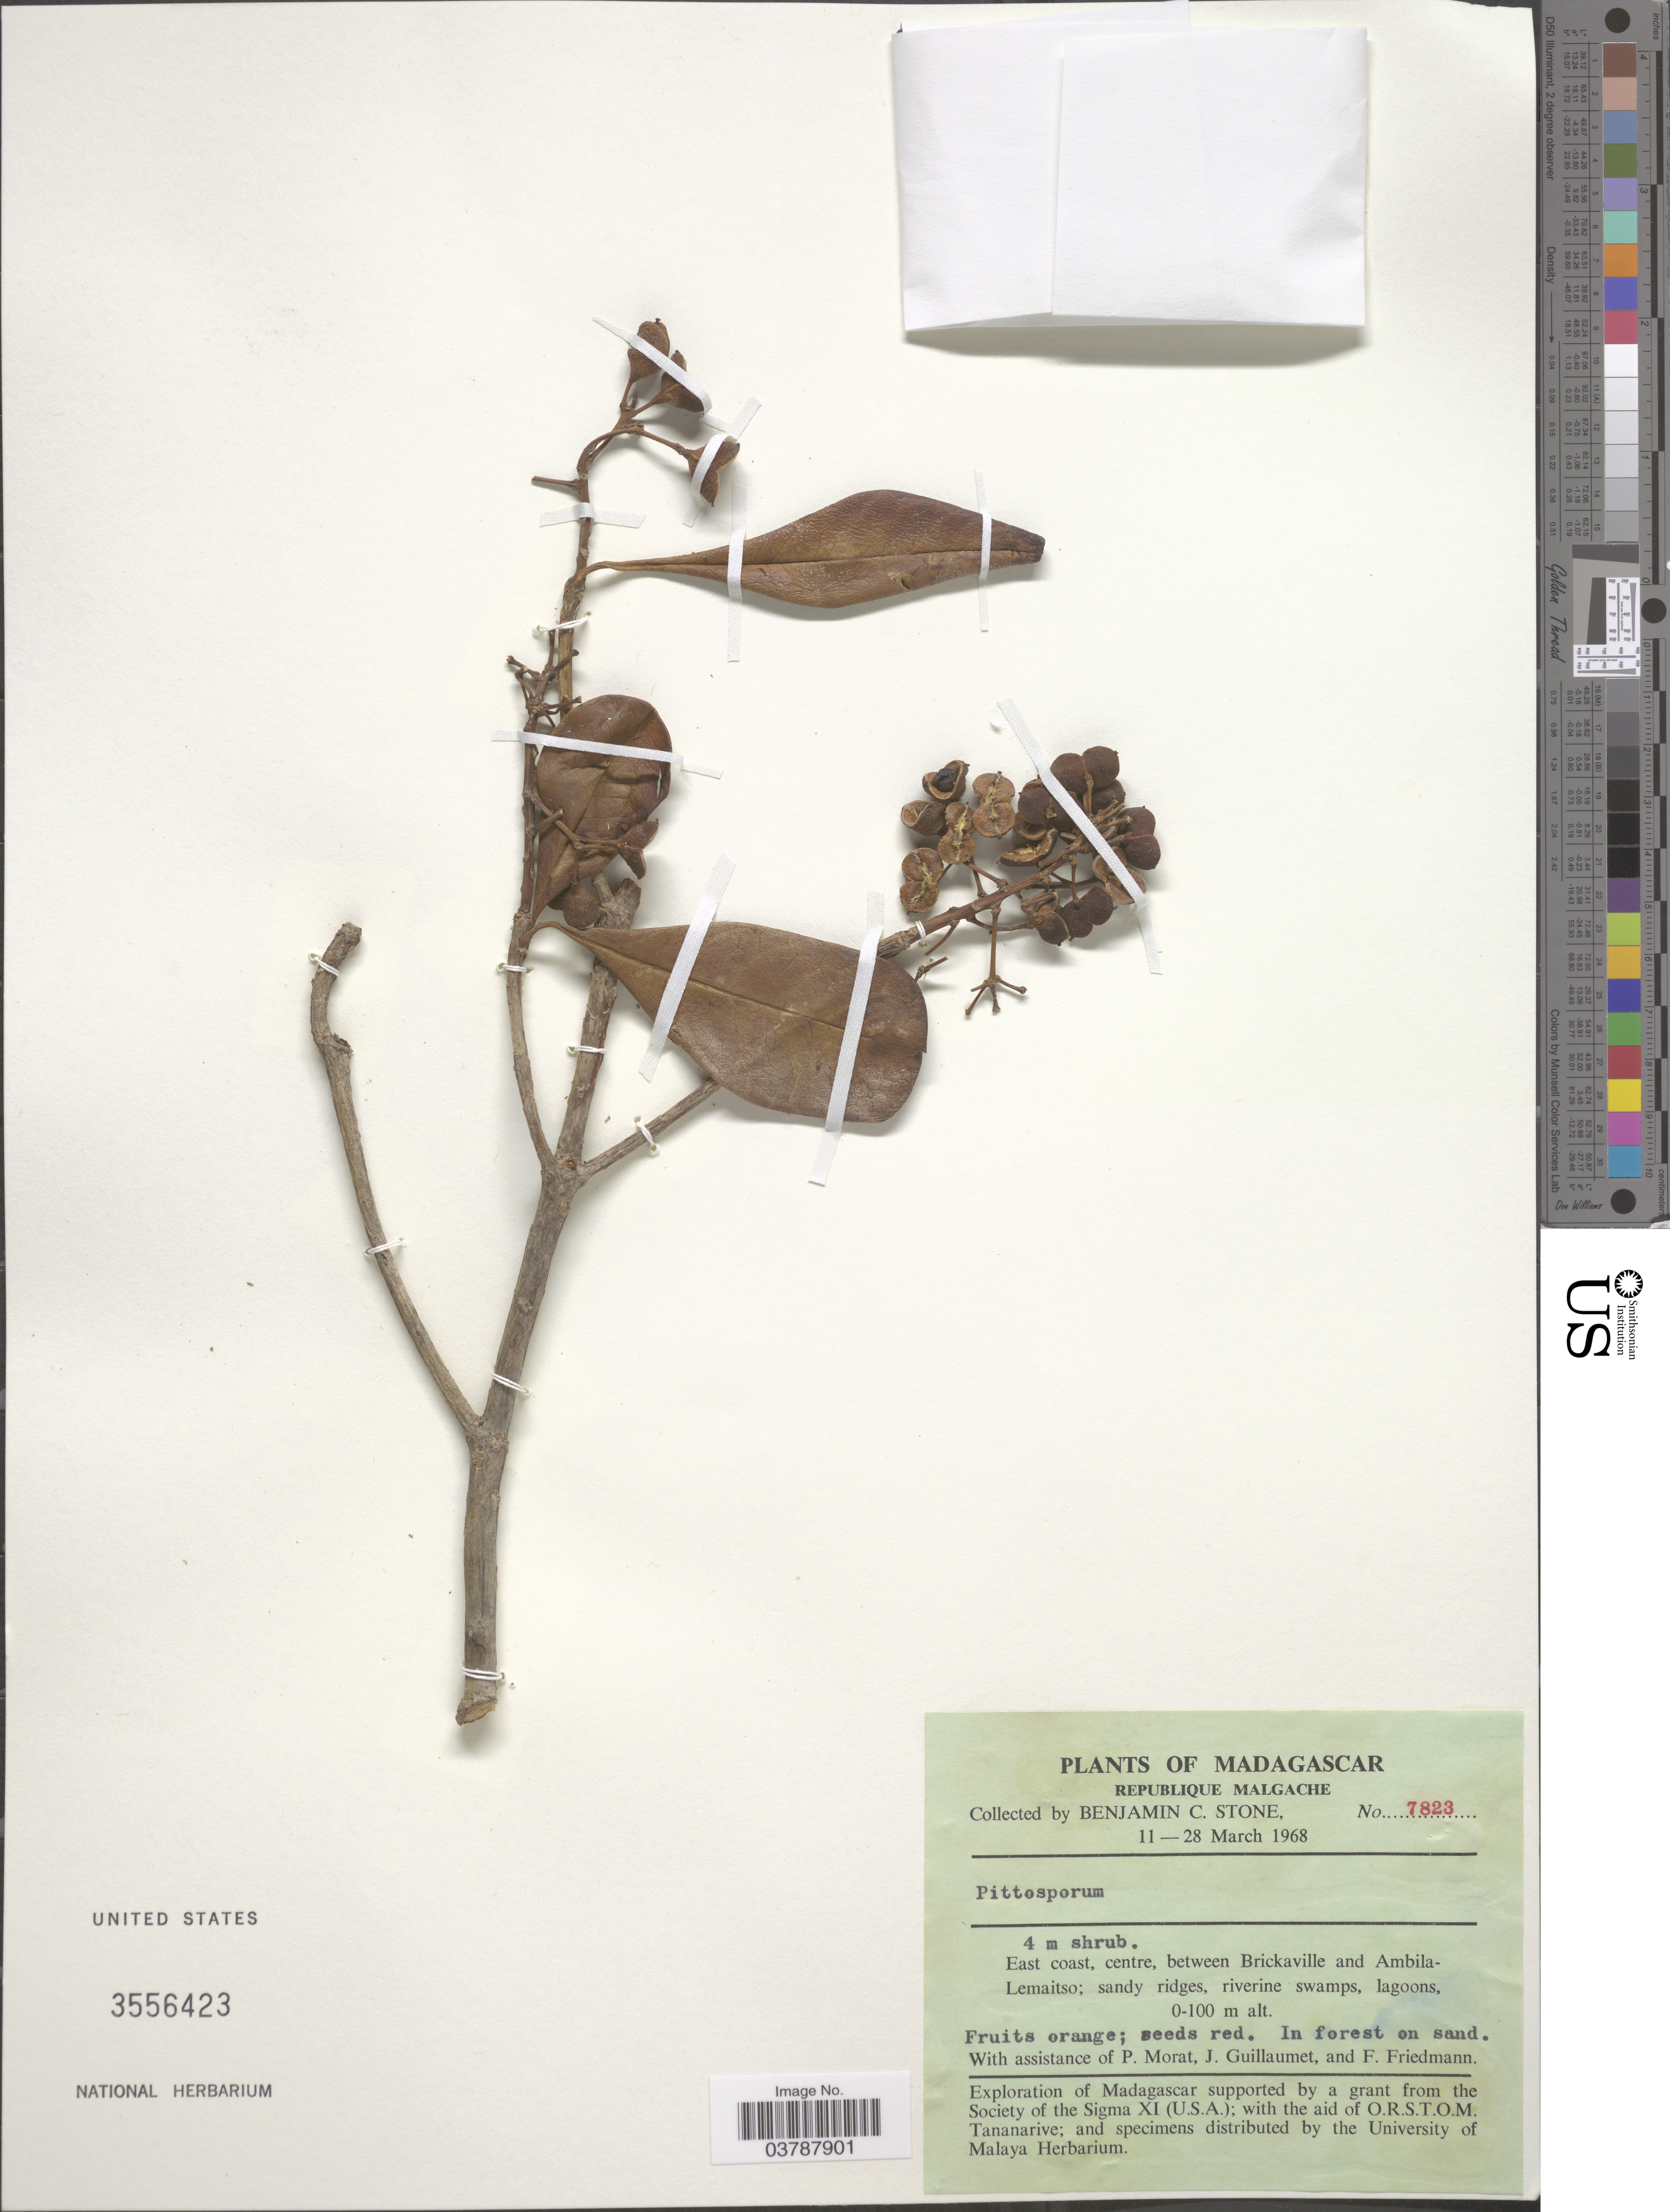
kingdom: Plantae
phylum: Tracheophyta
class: Magnoliopsida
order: Apiales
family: Pittosporaceae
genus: Pittosporum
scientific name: Pittosporum sp.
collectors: B. C. Stone, P. Morat, J. Guillaumet & F. Friedmann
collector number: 7823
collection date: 1968-03-11/1968-03-28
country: Madagascar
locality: Republique Malgache. East coast, centre, between Brickaville and Ambila-Lemaitso.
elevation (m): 0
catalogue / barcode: US 3556423